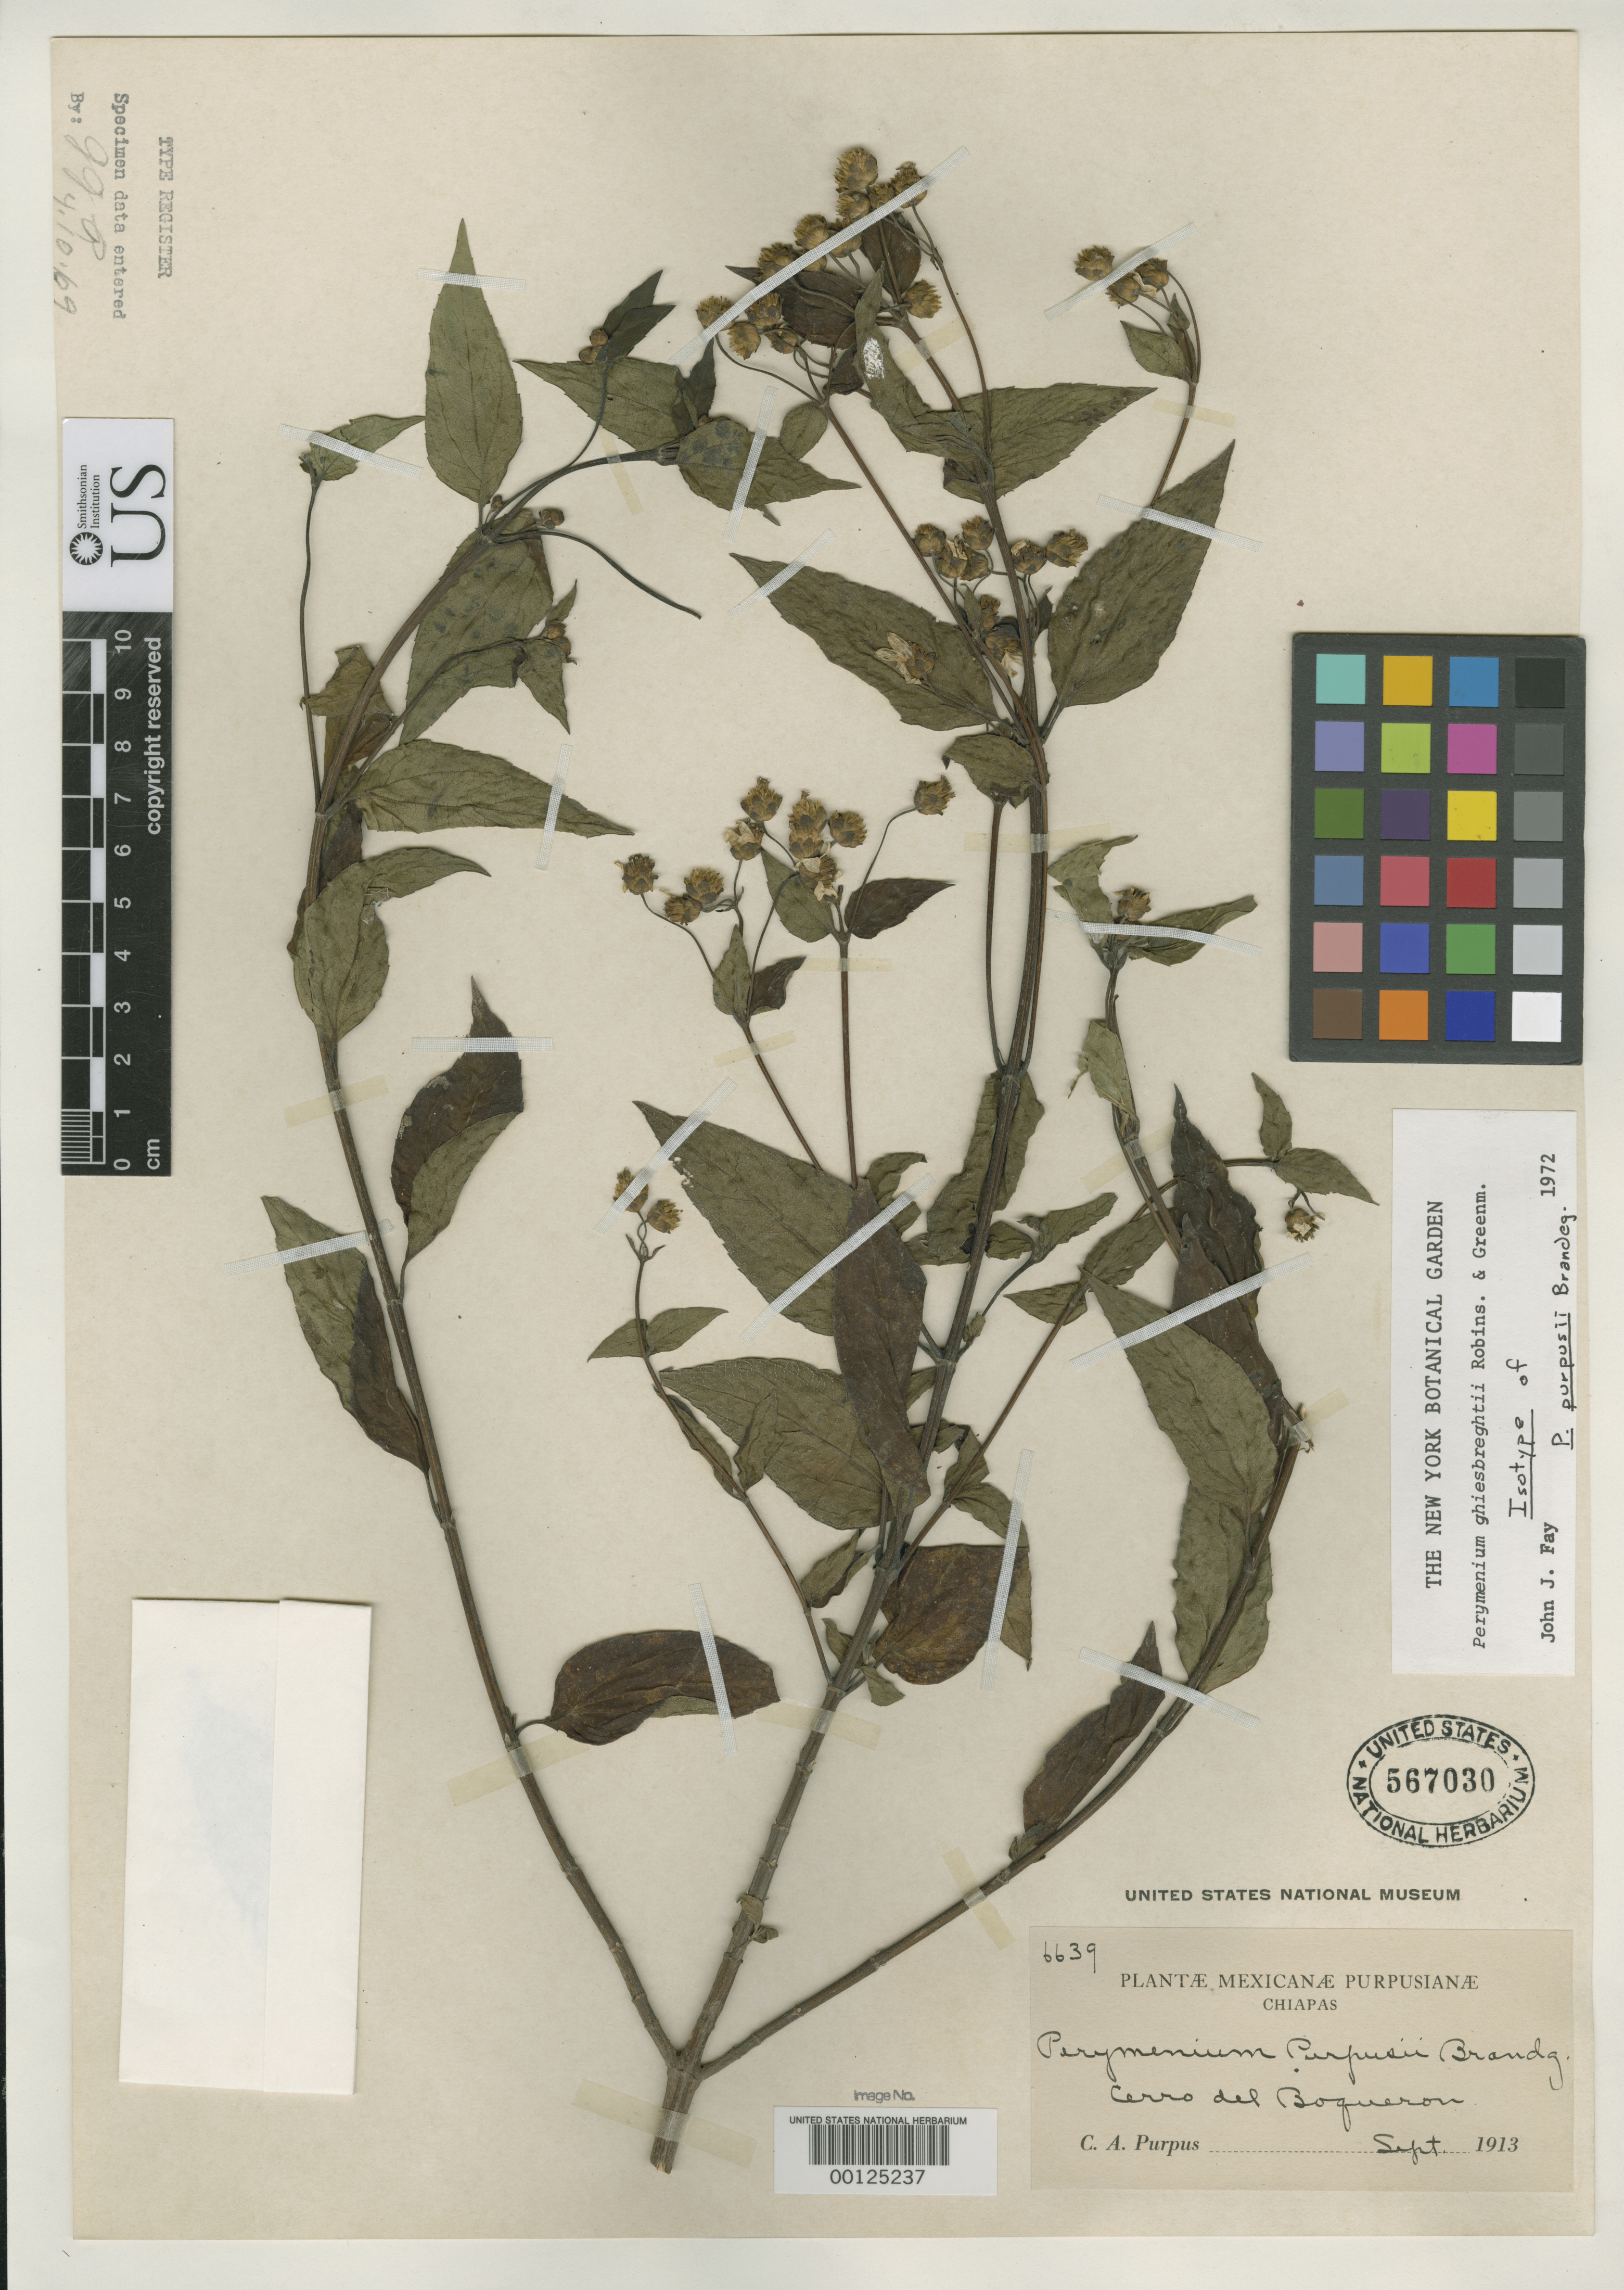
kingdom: Plantae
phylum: Tracheophyta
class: Magnoliopsida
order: Asterales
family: Asteraceae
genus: Perymenium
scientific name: Perymenium purpusii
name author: Brandegee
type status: Isotype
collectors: C. A. Purpus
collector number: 6639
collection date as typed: Sep 1913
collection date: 1913-09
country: Mexico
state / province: Chiapas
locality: Cerro del Boqueron.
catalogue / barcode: US 567030